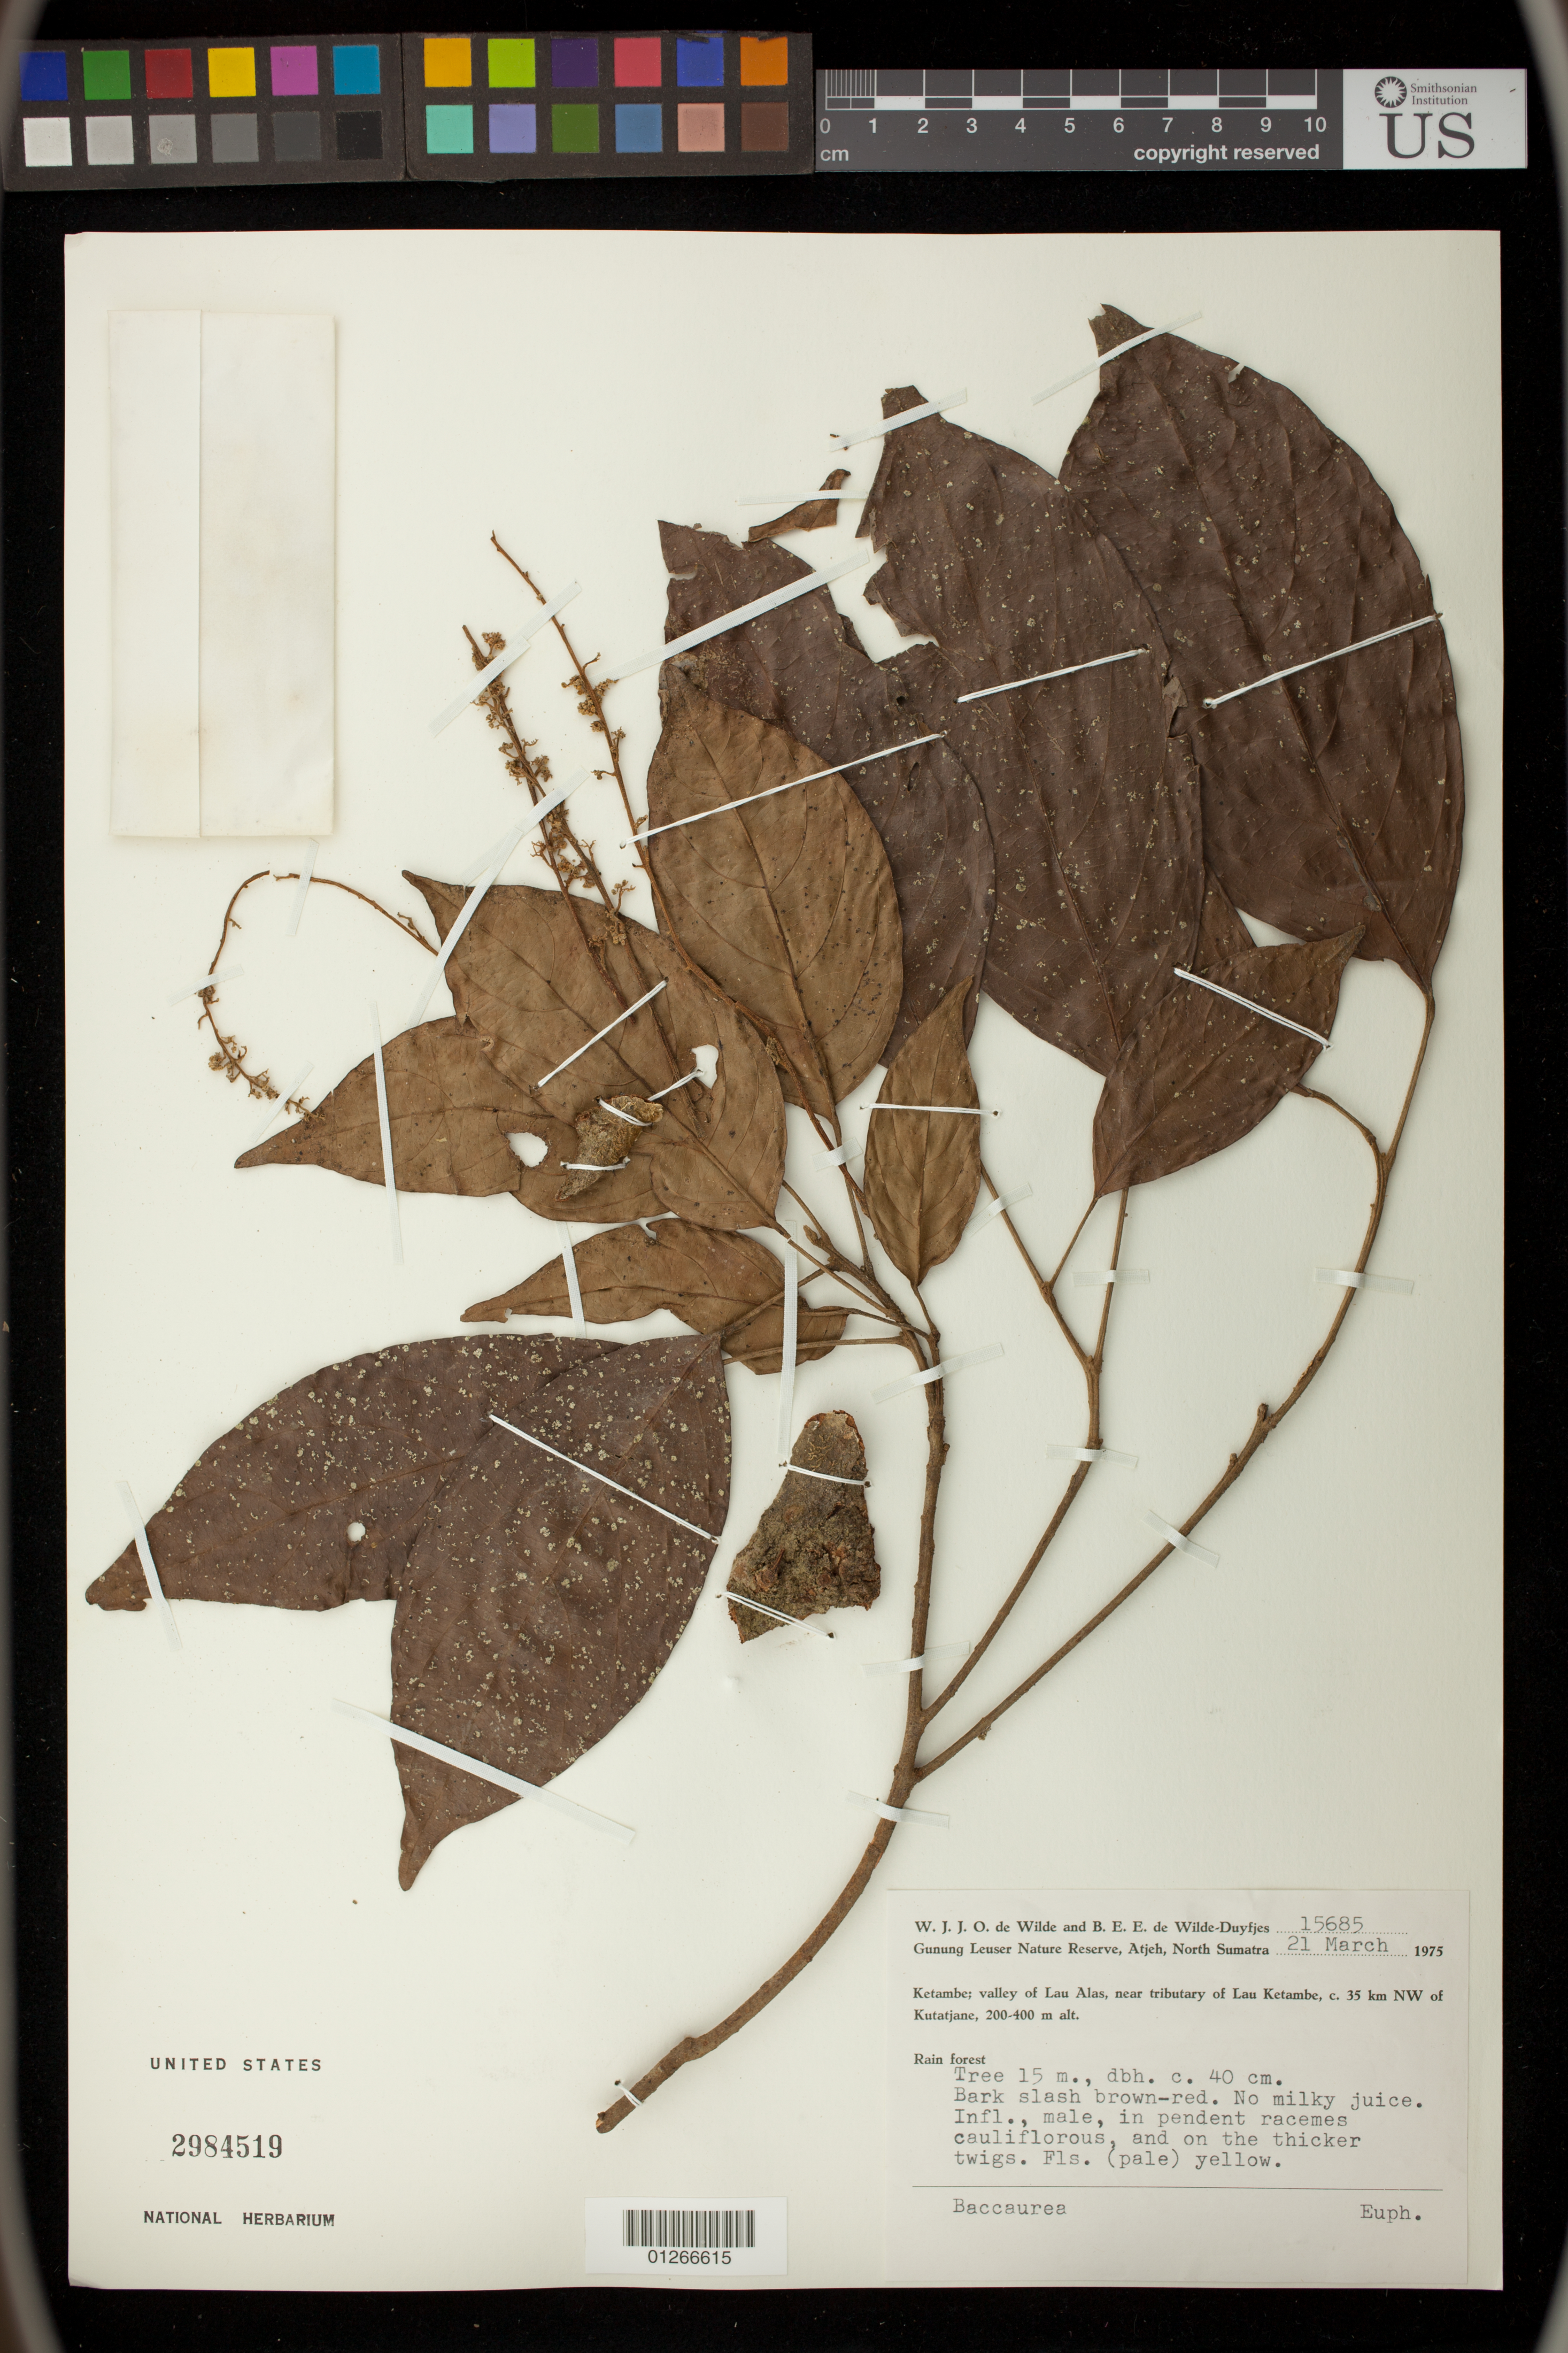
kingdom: Plantae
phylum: Tracheophyta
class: Magnoliopsida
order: Malpighiales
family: Phyllanthaceae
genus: Baccaurea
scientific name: Baccaurea sp.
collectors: W. J. de Wilde & B. E. de Wilde-Duyfjes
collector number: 15685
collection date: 1975-03-21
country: Indonesia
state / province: Sumatra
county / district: Aceh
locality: Gunung Leuser Nature Reserve, Atjeh, North Sumatra. Ketambe; valley of Lau Alas, near tributary of Lau Ketambe, c. 35 km NW of Kutatjane.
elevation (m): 200